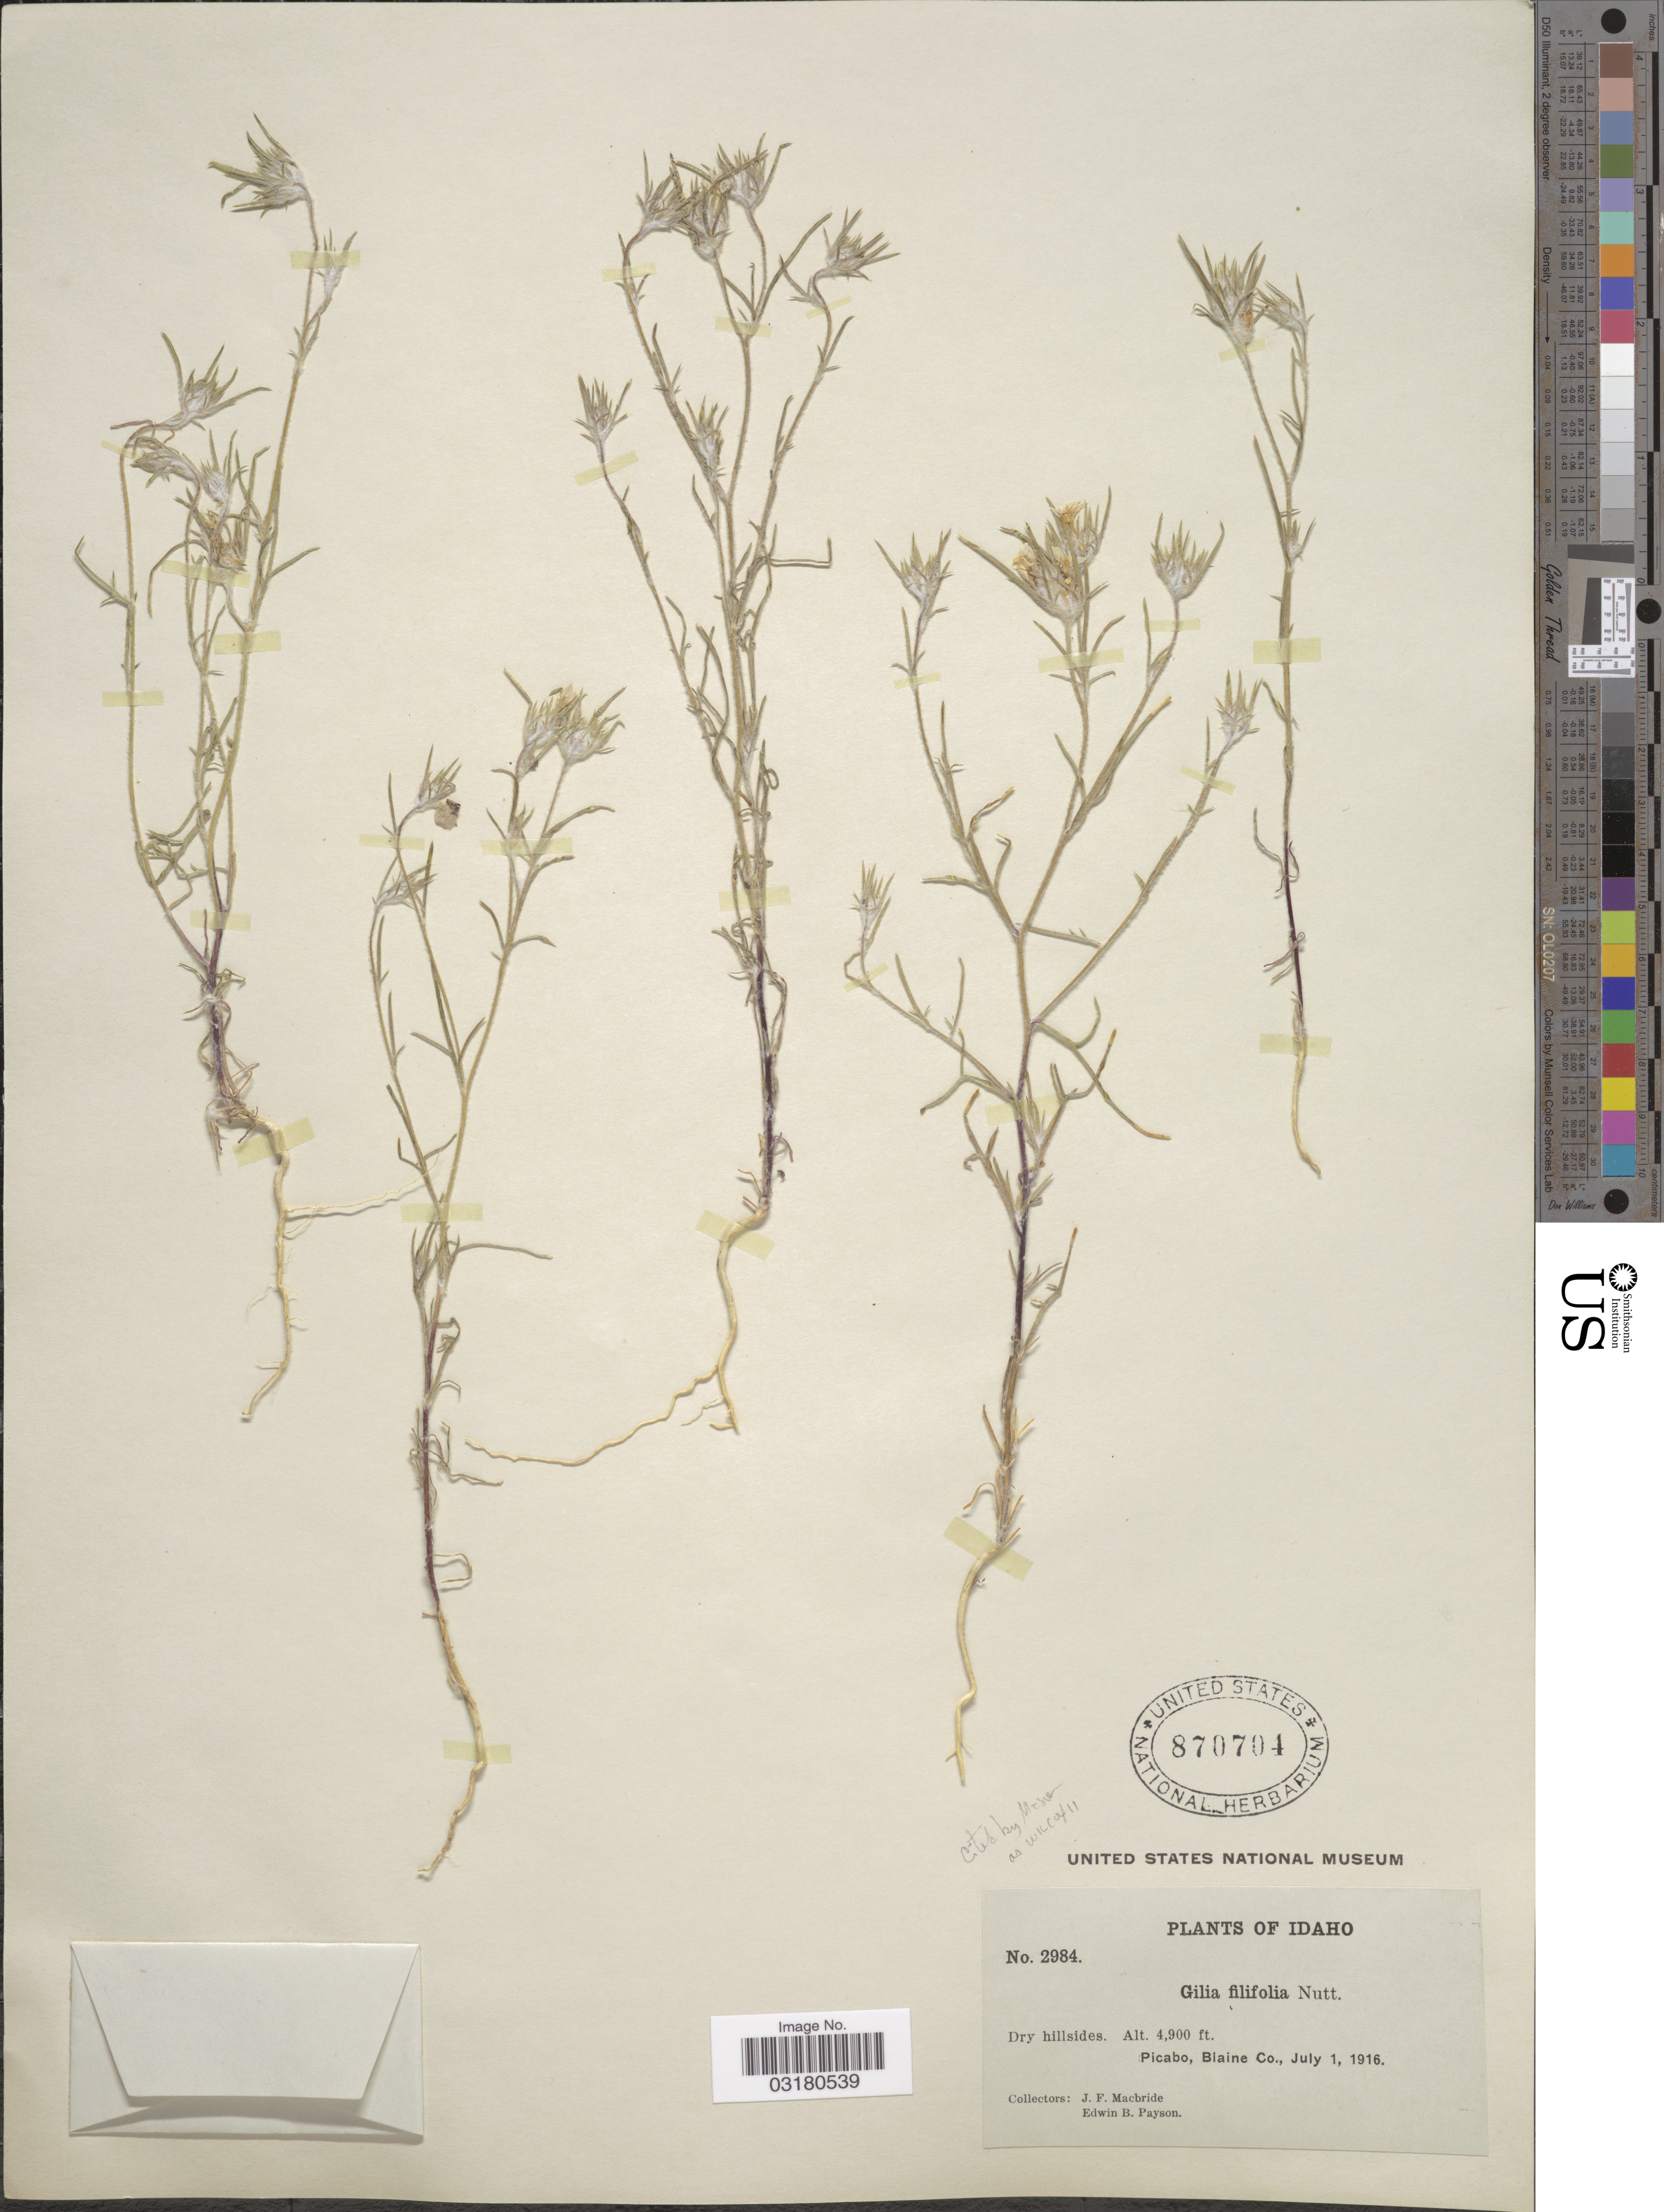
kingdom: Plantae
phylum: Tracheophyta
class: Magnoliopsida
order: Ericales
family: Polemoniaceae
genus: Eriastrum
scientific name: Eriastrum wilcoxii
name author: (A. Nelson) H. Mason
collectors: J. F. Macbride & E. B. Payson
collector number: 2984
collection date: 1916-07-01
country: United States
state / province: Idaho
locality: Picabo, Blaine Co.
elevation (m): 1494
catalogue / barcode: US 870704